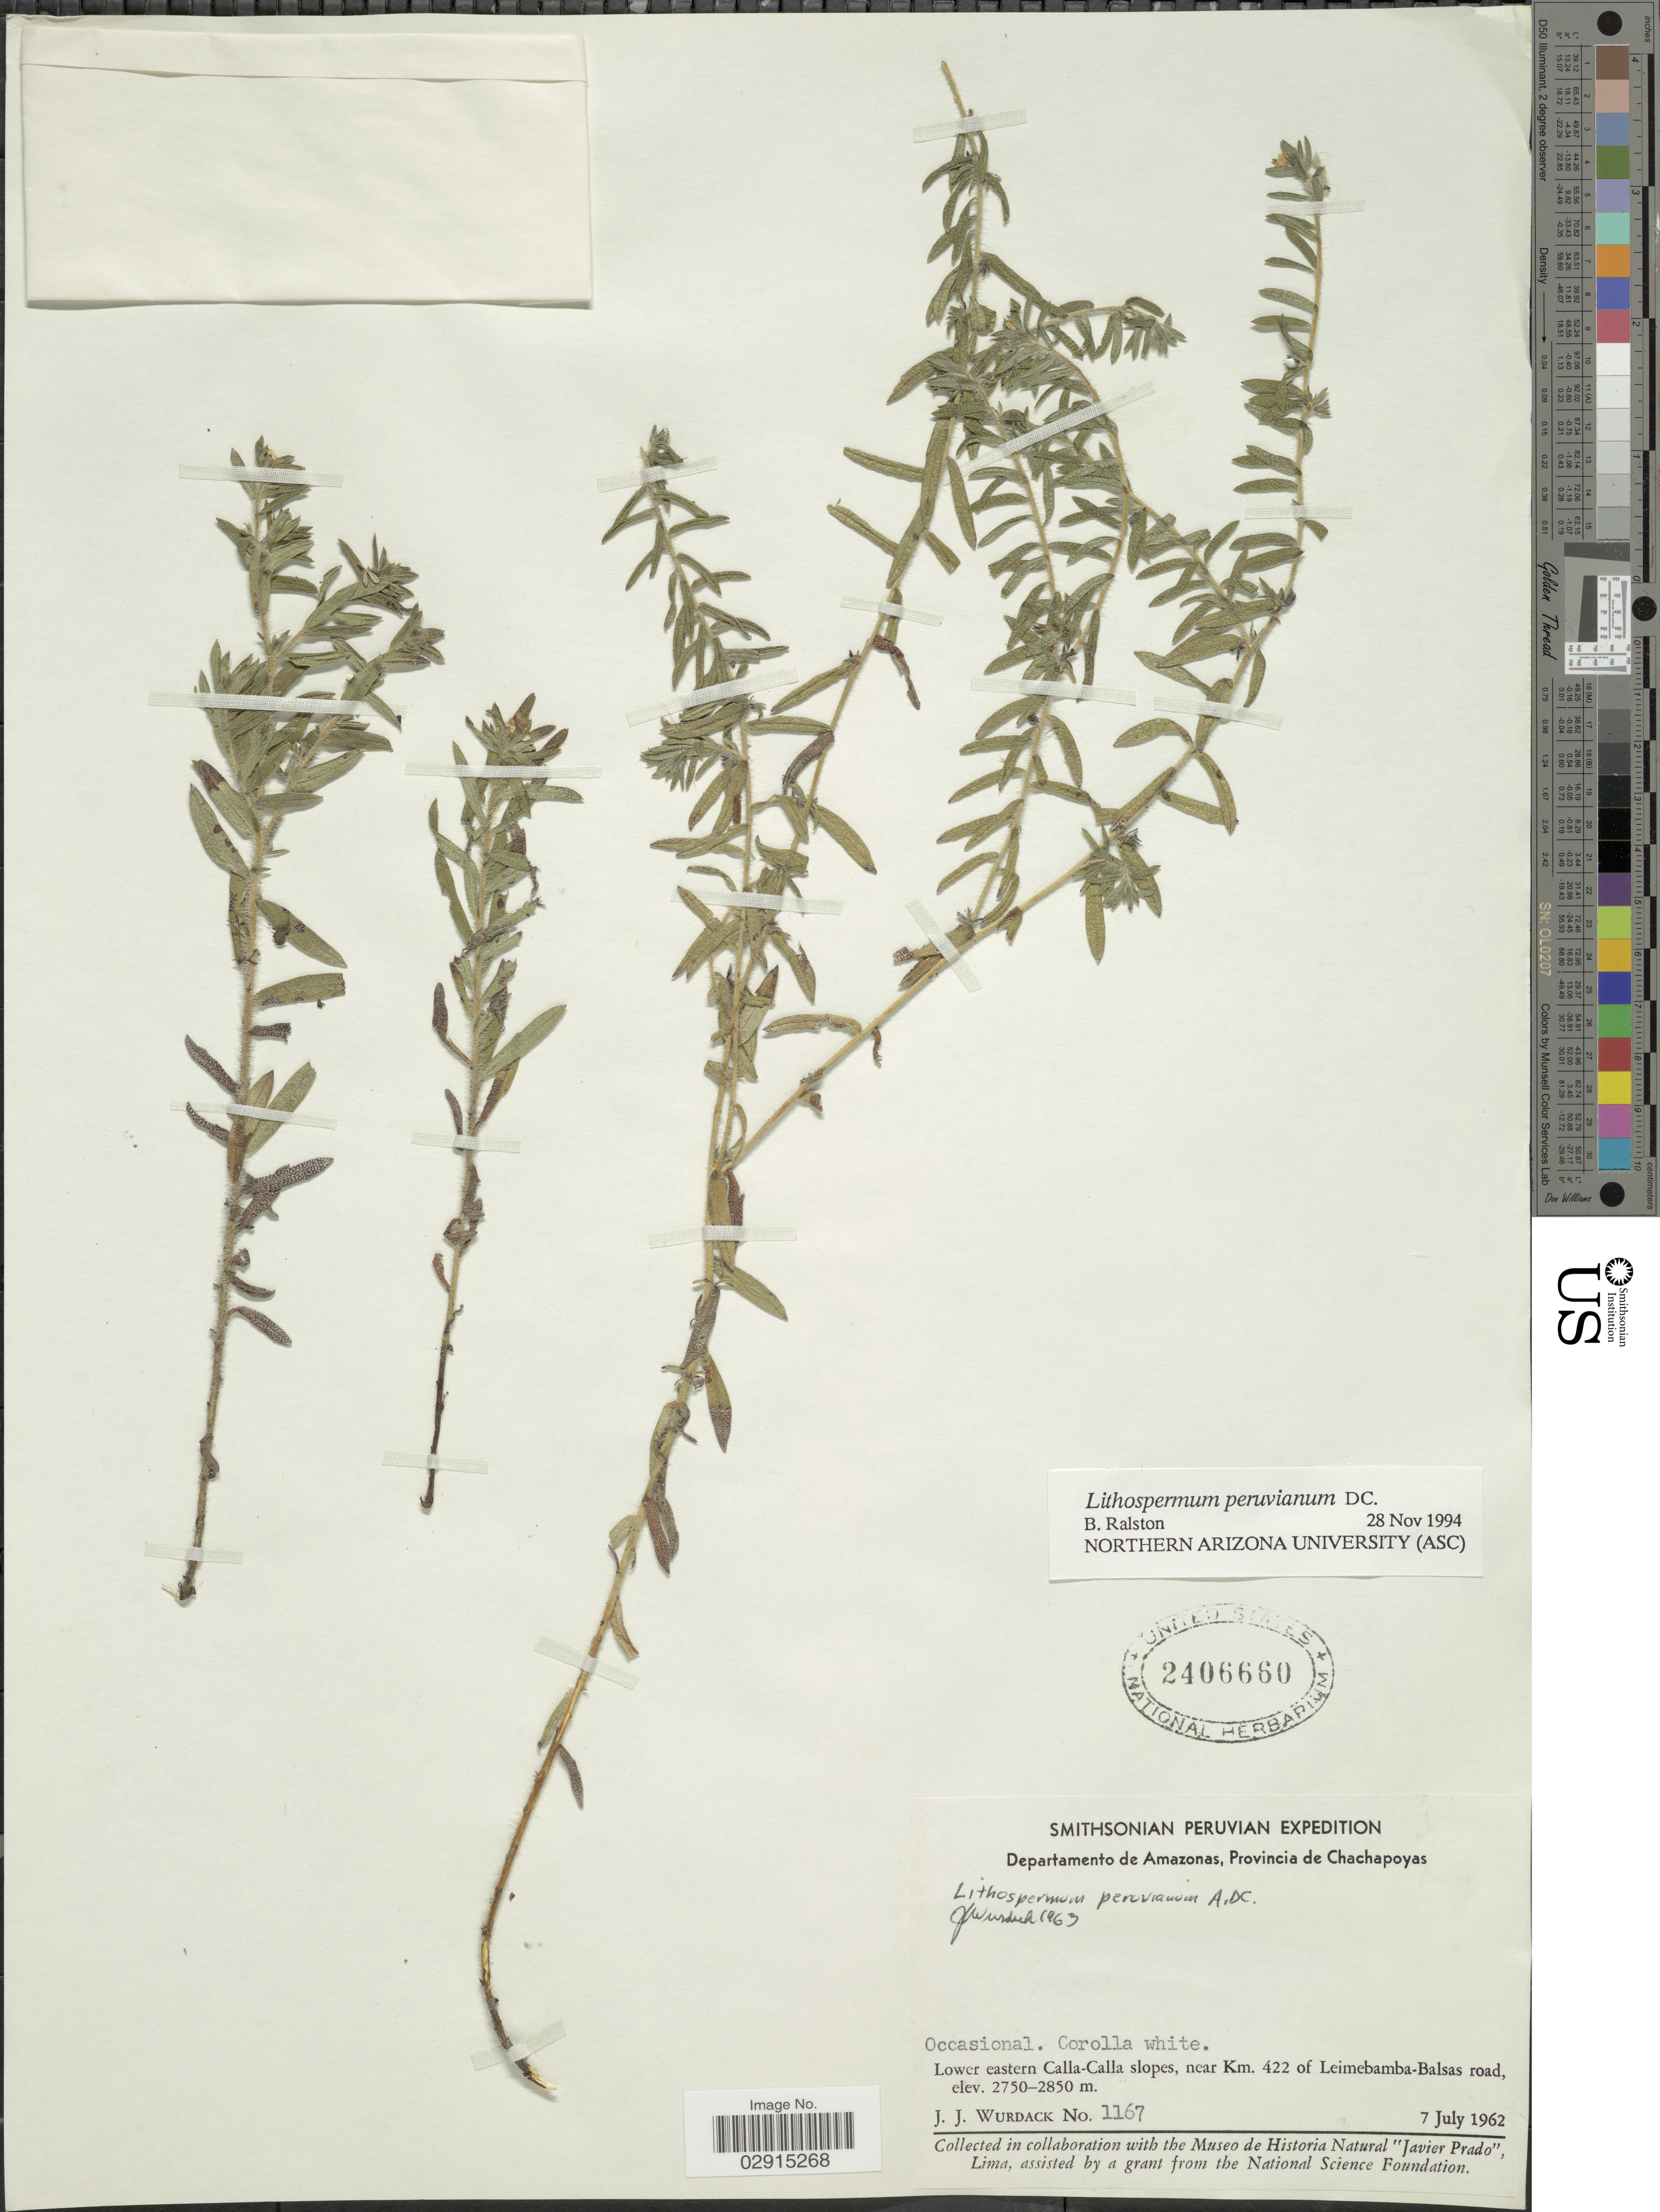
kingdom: Plantae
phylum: Tracheophyta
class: Magnoliopsida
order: Boraginales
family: Boraginaceae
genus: Lithospermum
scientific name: Lithospermum peruvianum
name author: DC.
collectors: J. J. Wurdack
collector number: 1167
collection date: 1962-07-07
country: Peru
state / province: Amazonas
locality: Lower eastern Calla-Calla slopes, near Km. 422 of Leimebamba-Balsas road. Departamento de Amazonas, Provincia de Chachapoyas.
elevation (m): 2750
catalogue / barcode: US 2406660